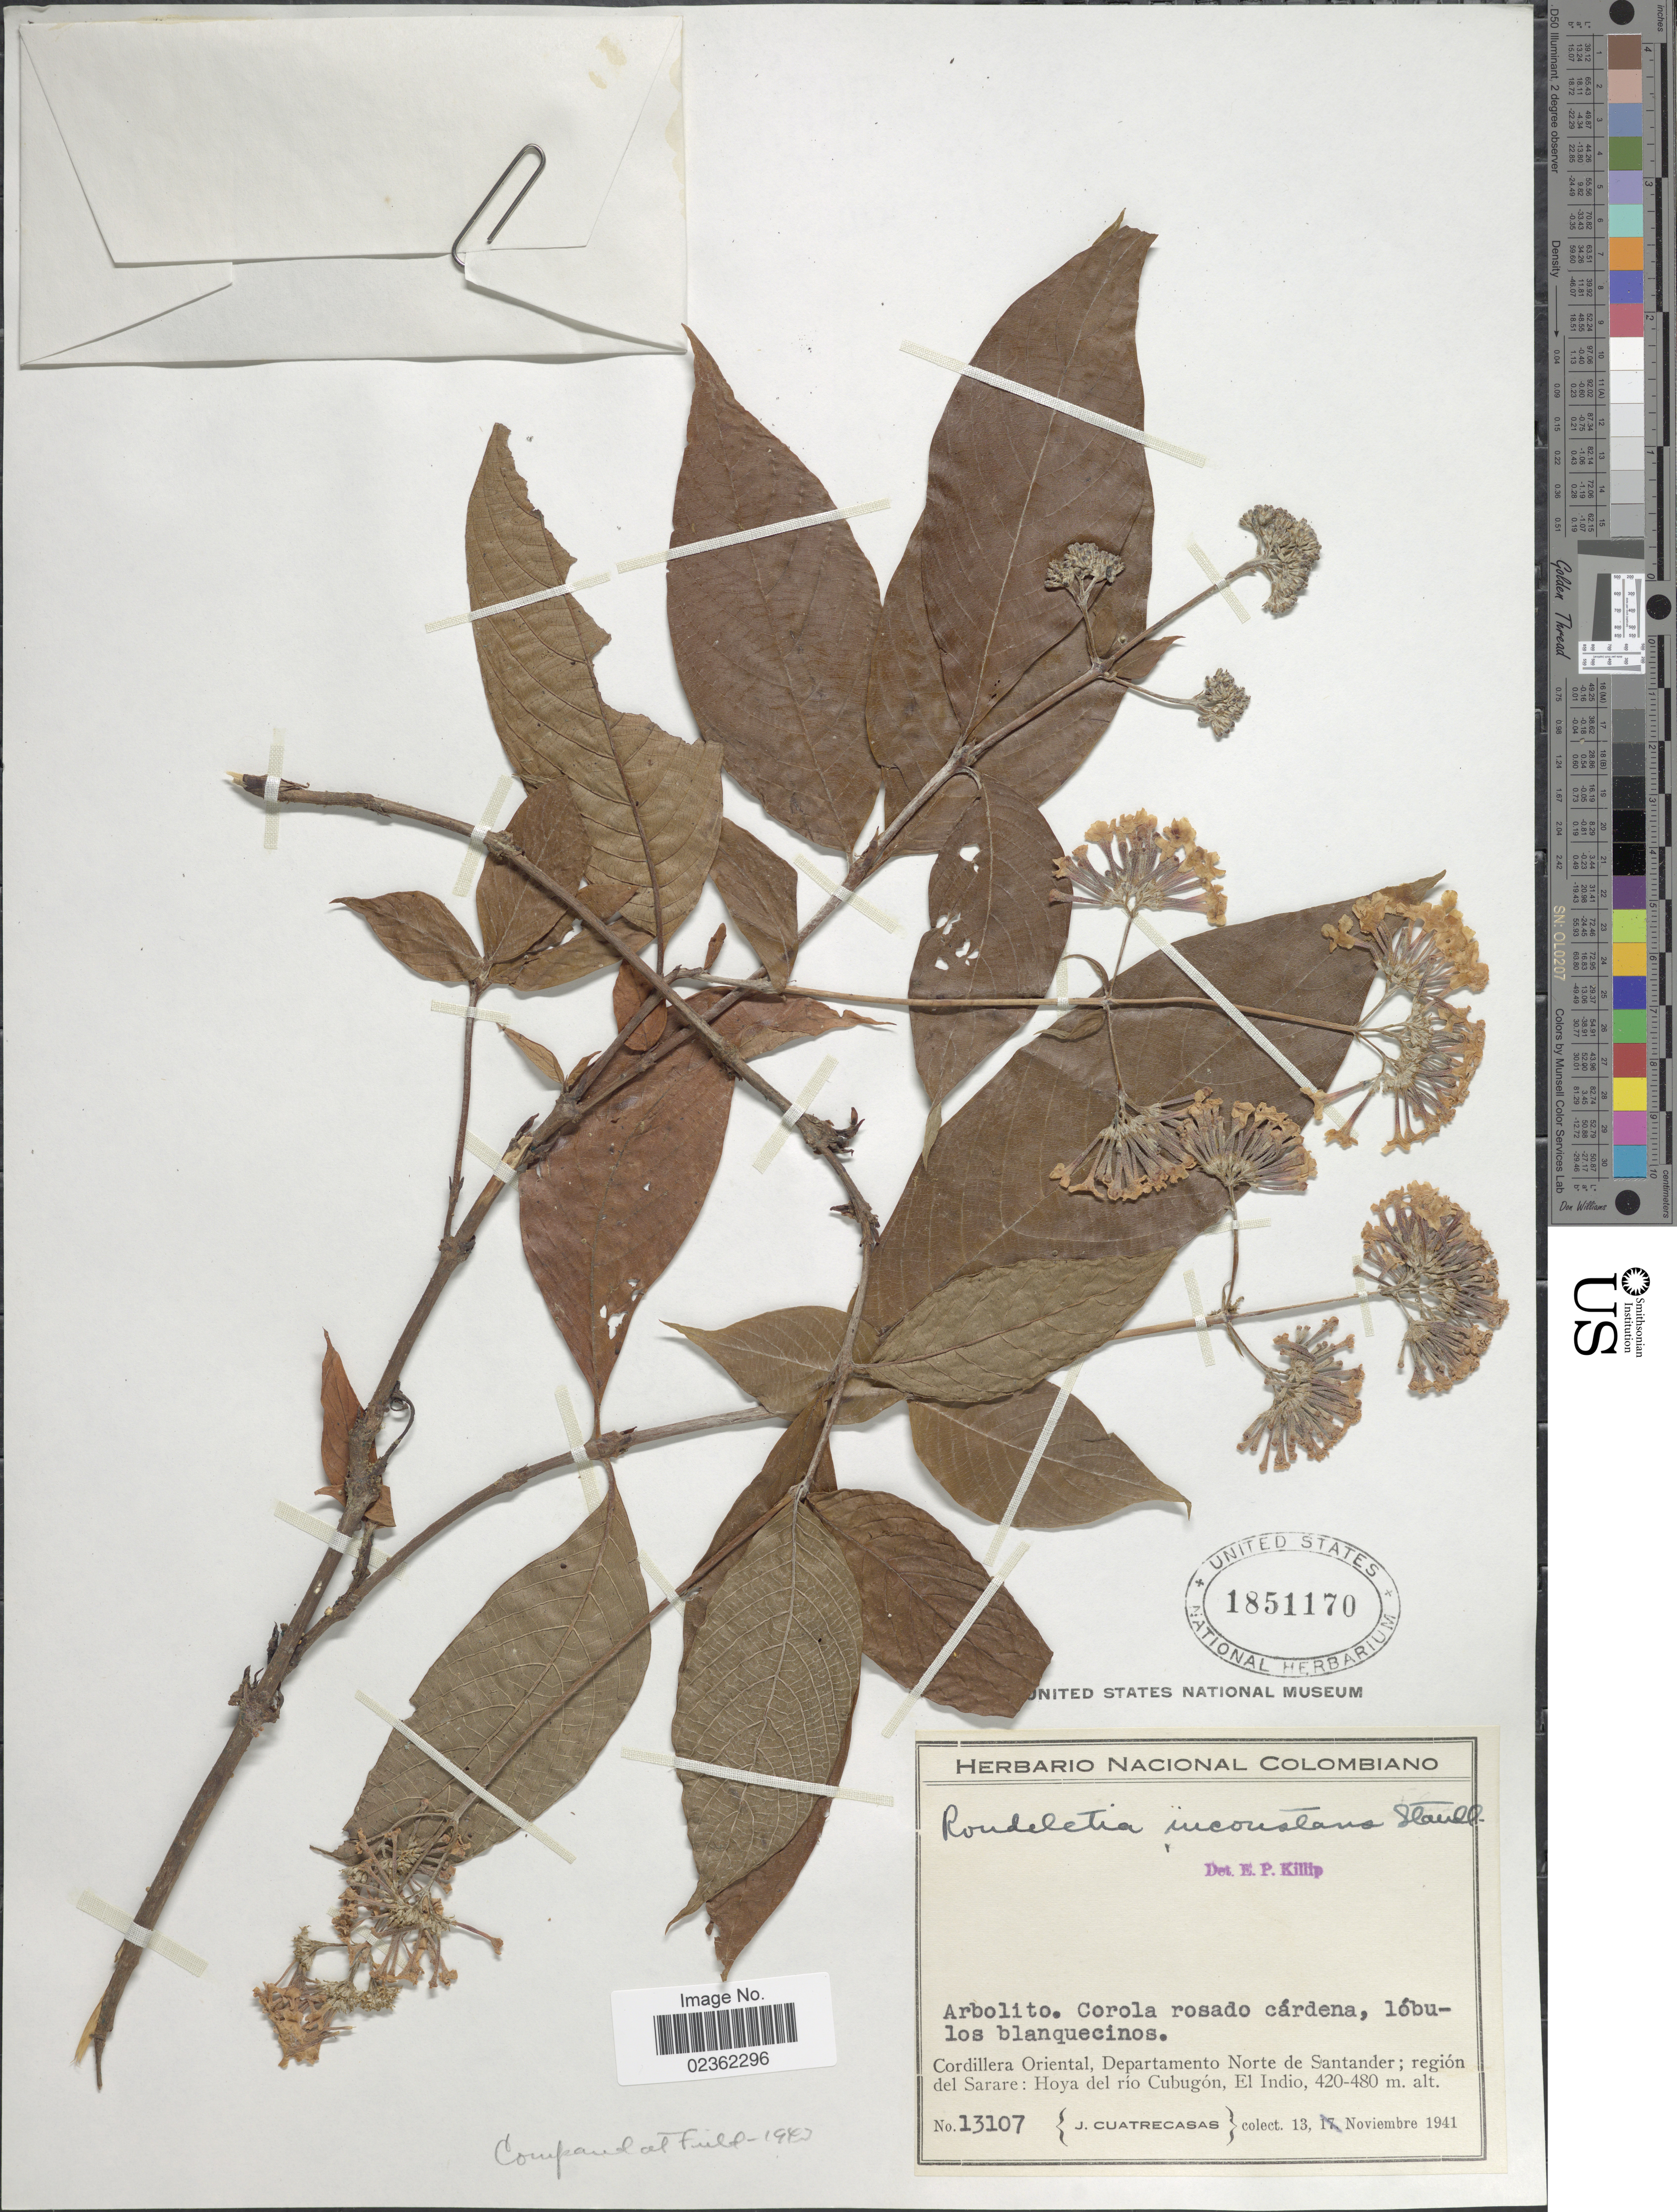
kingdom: Plantae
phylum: Tracheophyta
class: Magnoliopsida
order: Gentianales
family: Rubiaceae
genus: Rondeletia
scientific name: Rondeletia inconstans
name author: Standl.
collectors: J. Cuatrecasas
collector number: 13107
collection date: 1941-11-13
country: Colombia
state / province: Norte de Santander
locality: Region del Sarare: Hoya del rio Cubugon, El Indio, Cordillera Oriental.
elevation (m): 420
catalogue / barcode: US 1851170